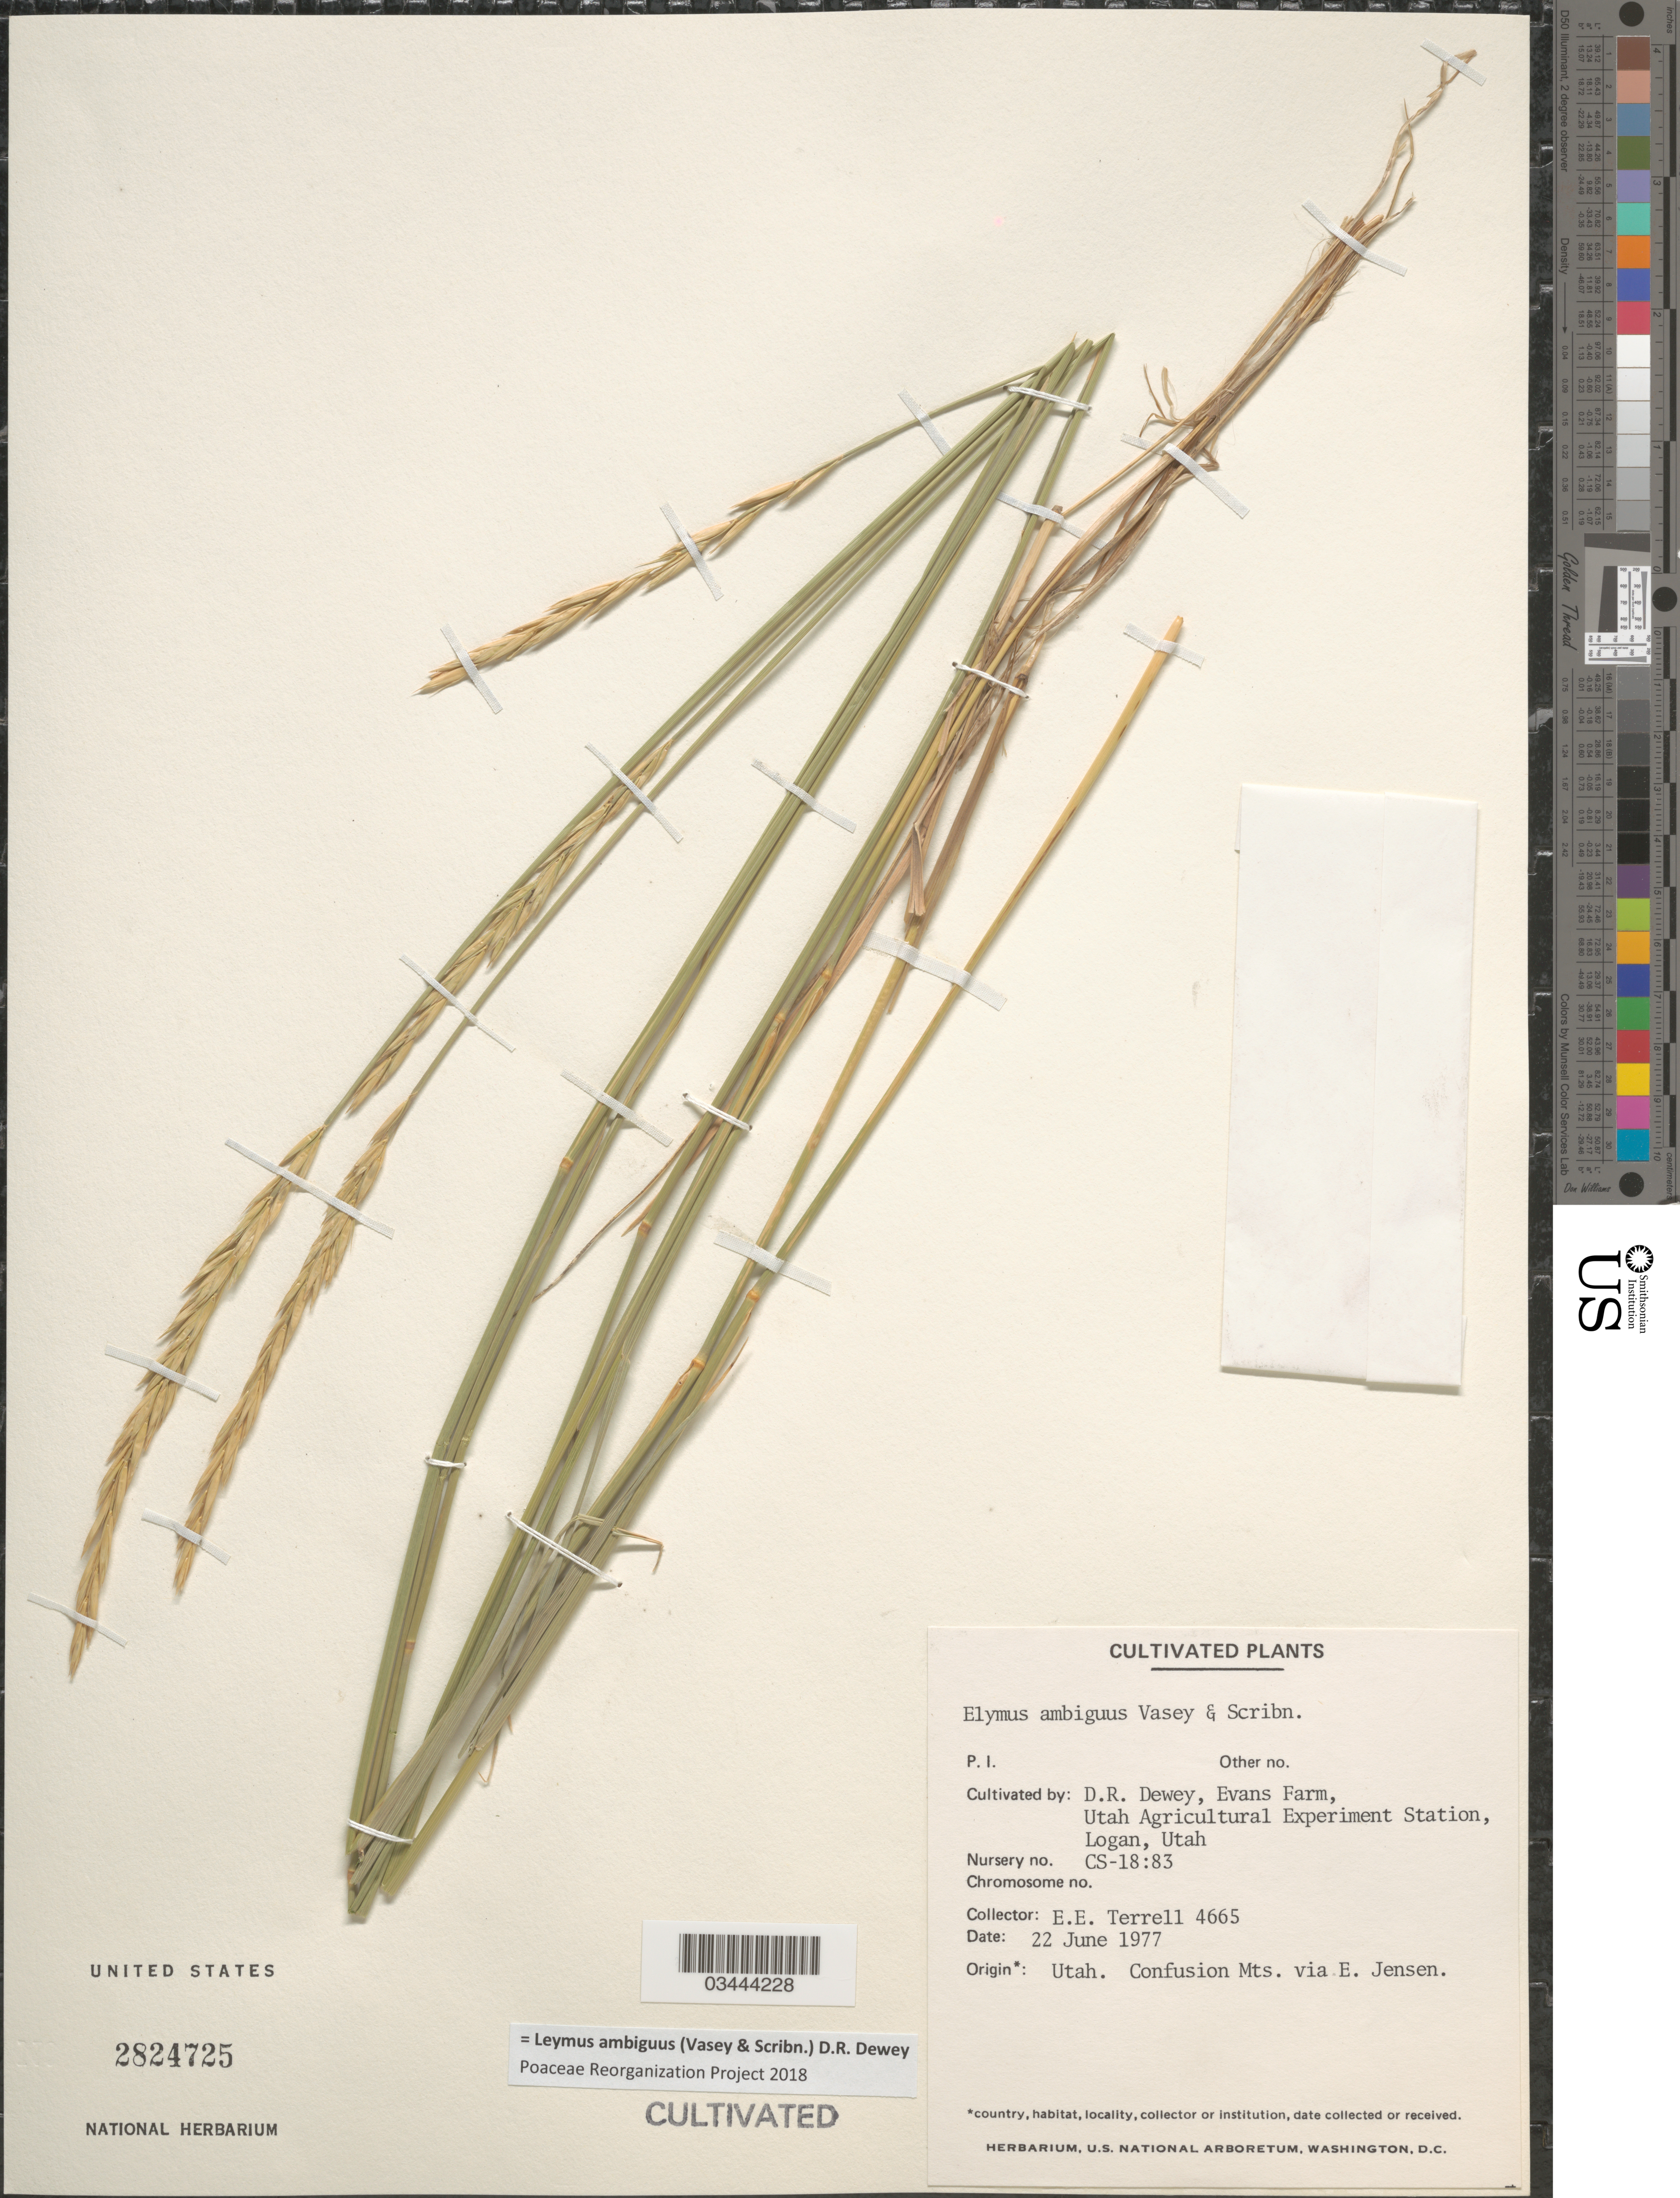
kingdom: Plantae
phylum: Tracheophyta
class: Liliopsida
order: Poales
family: Poaceae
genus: Leymus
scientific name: Leymus ambiguus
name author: (Vasey & Scribn.) Dewey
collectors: D. Dewey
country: United States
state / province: Utah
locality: Evans Farm, Utah Agricultural Experiment Station, Logan, Utah. Nursery no. CS-18:43.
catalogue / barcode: US 2824725